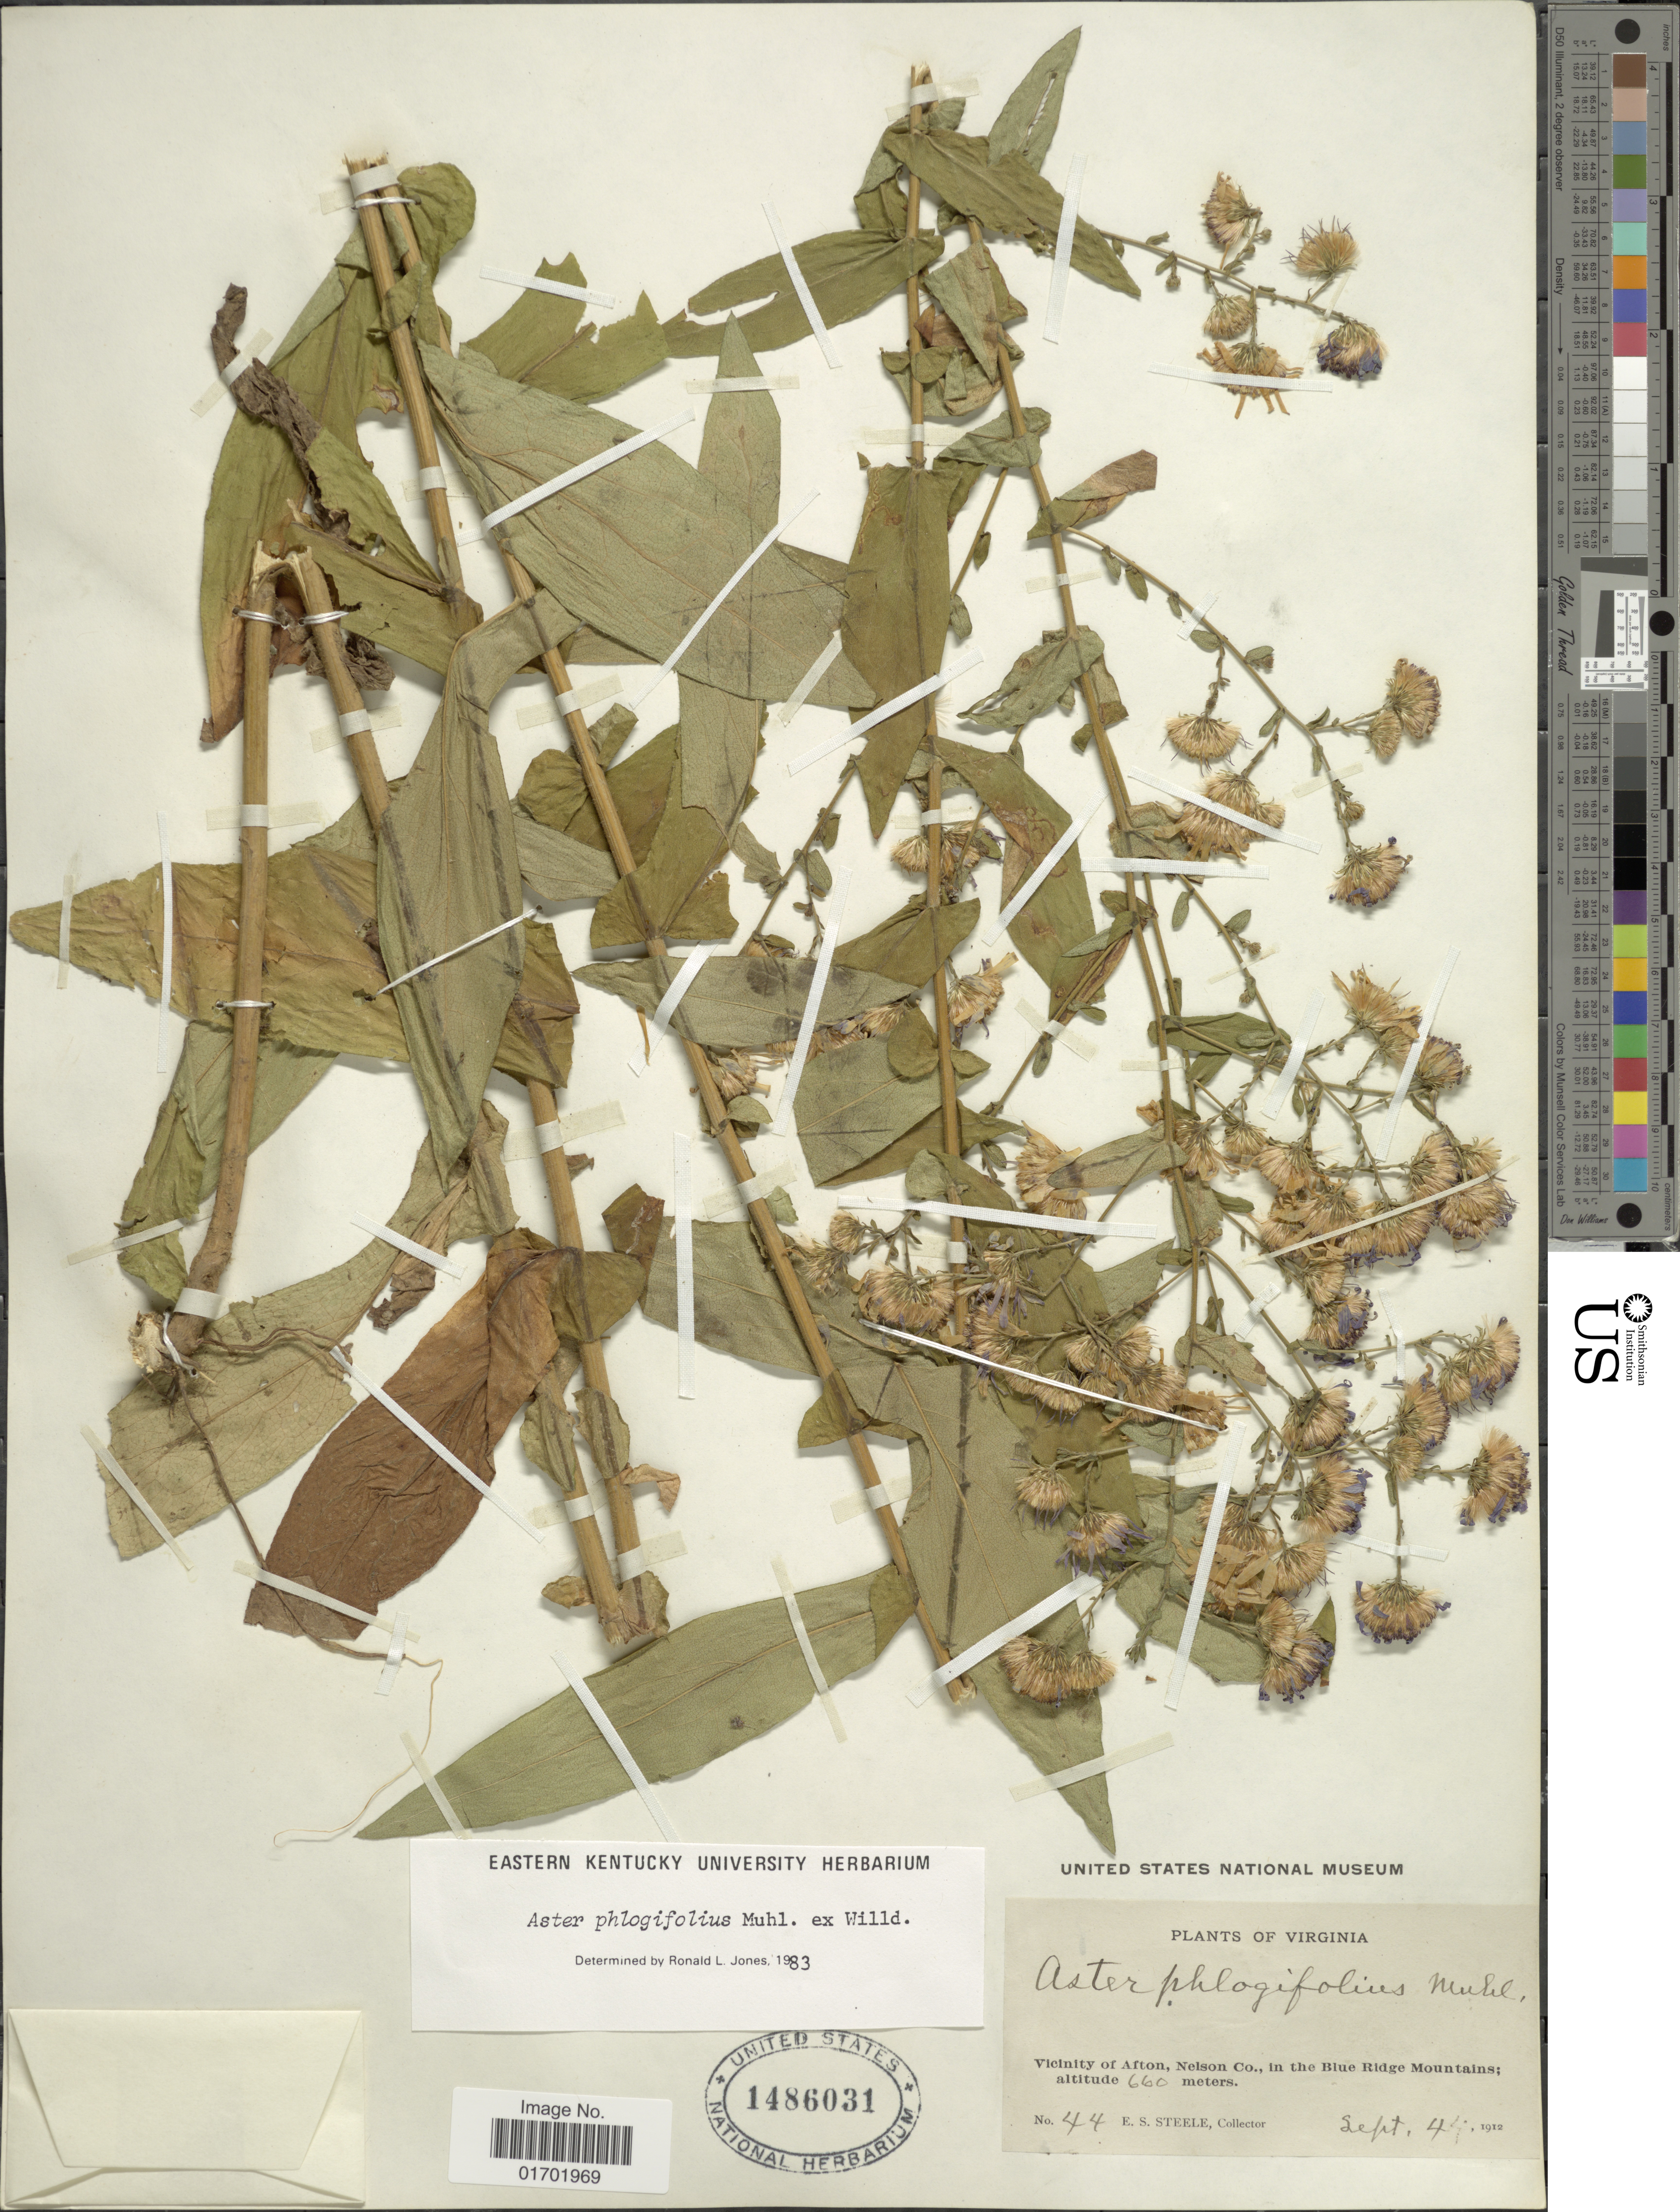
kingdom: Plantae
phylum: Tracheophyta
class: Magnoliopsida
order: Asterales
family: Asteraceae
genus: Symphyotrichum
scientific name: Symphyotrichum phlogifolium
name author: (Muhl. ex Willd.) G.L. Nesom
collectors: E. Steele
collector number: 44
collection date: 1912-09-04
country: United States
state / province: Virginia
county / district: Nelson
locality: Vicinity of Afton, Nelson Co., in the Blue Ridge Mountains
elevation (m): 660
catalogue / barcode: US 1486031